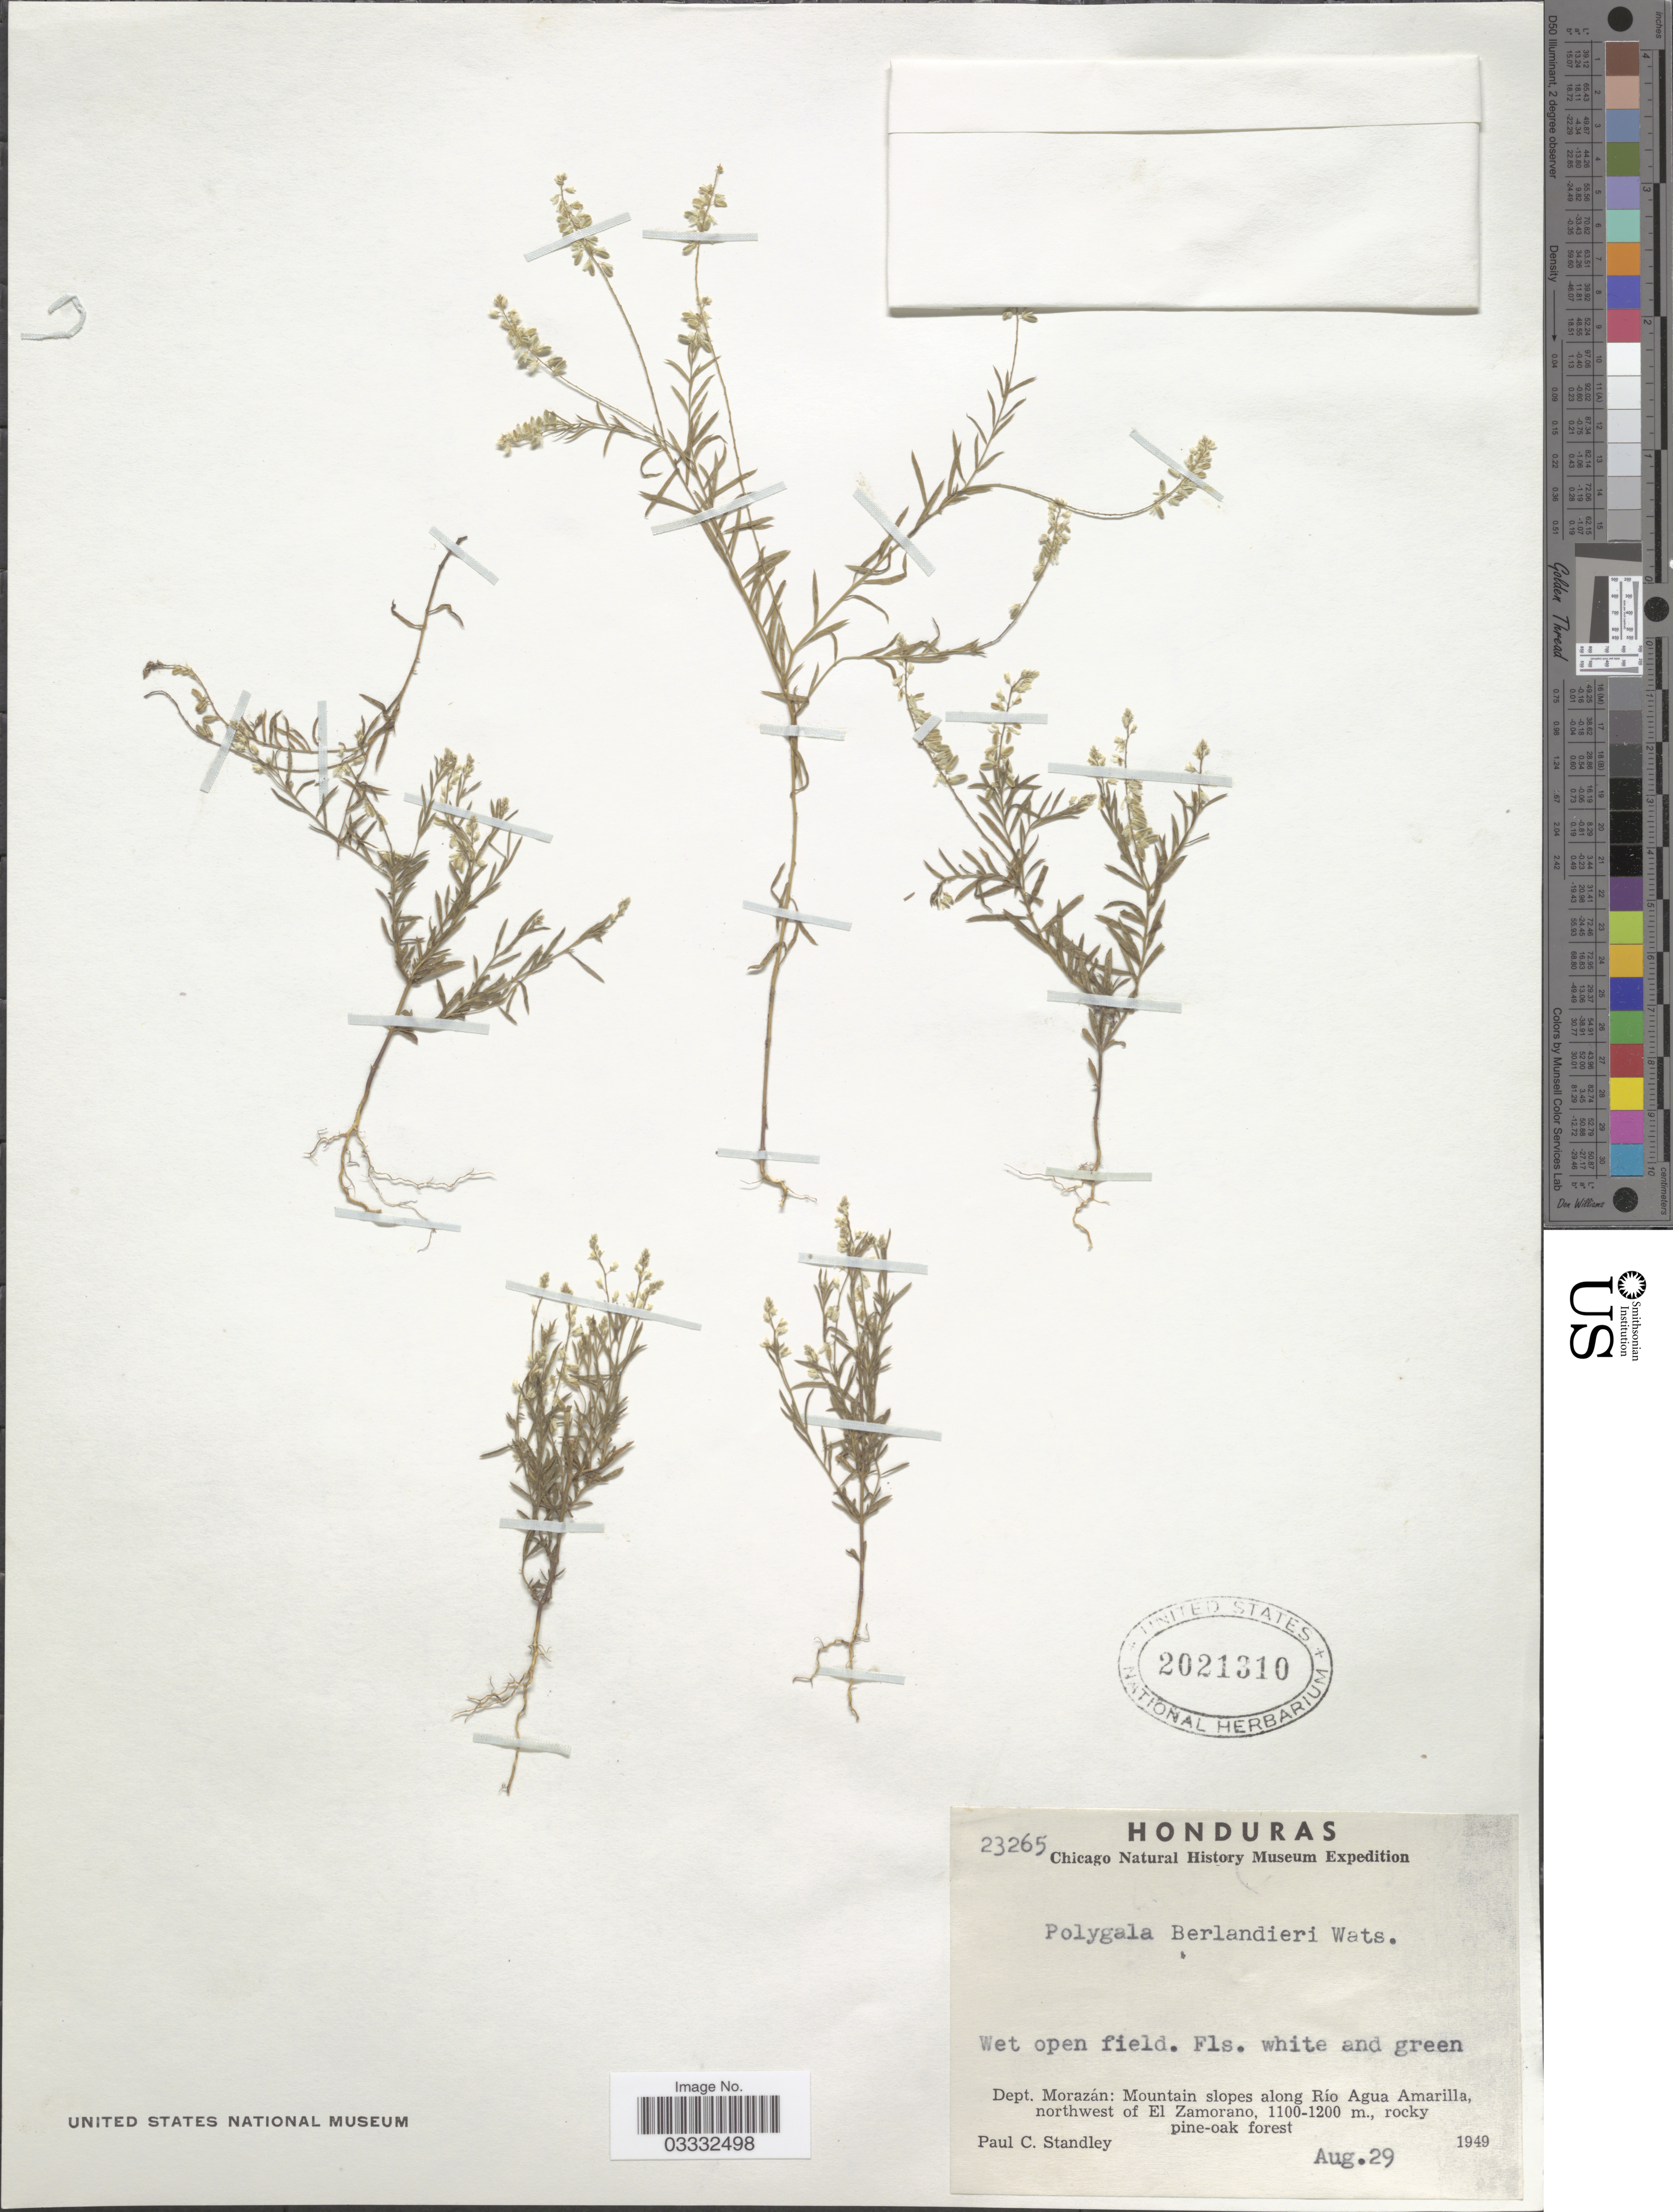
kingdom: Plantae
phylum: Tracheophyta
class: Magnoliopsida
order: Fabales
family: Polygalaceae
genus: Polygala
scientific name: Polygala berlandieri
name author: S. Watson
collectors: P. C. Standley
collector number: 23265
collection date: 1949-08-29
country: Honduras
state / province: Fco. Morazán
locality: Dept. Morazán: Mountain slopes along Río Agua Amarilla, northwest of El Zamorano.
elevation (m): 1100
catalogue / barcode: US 2021310